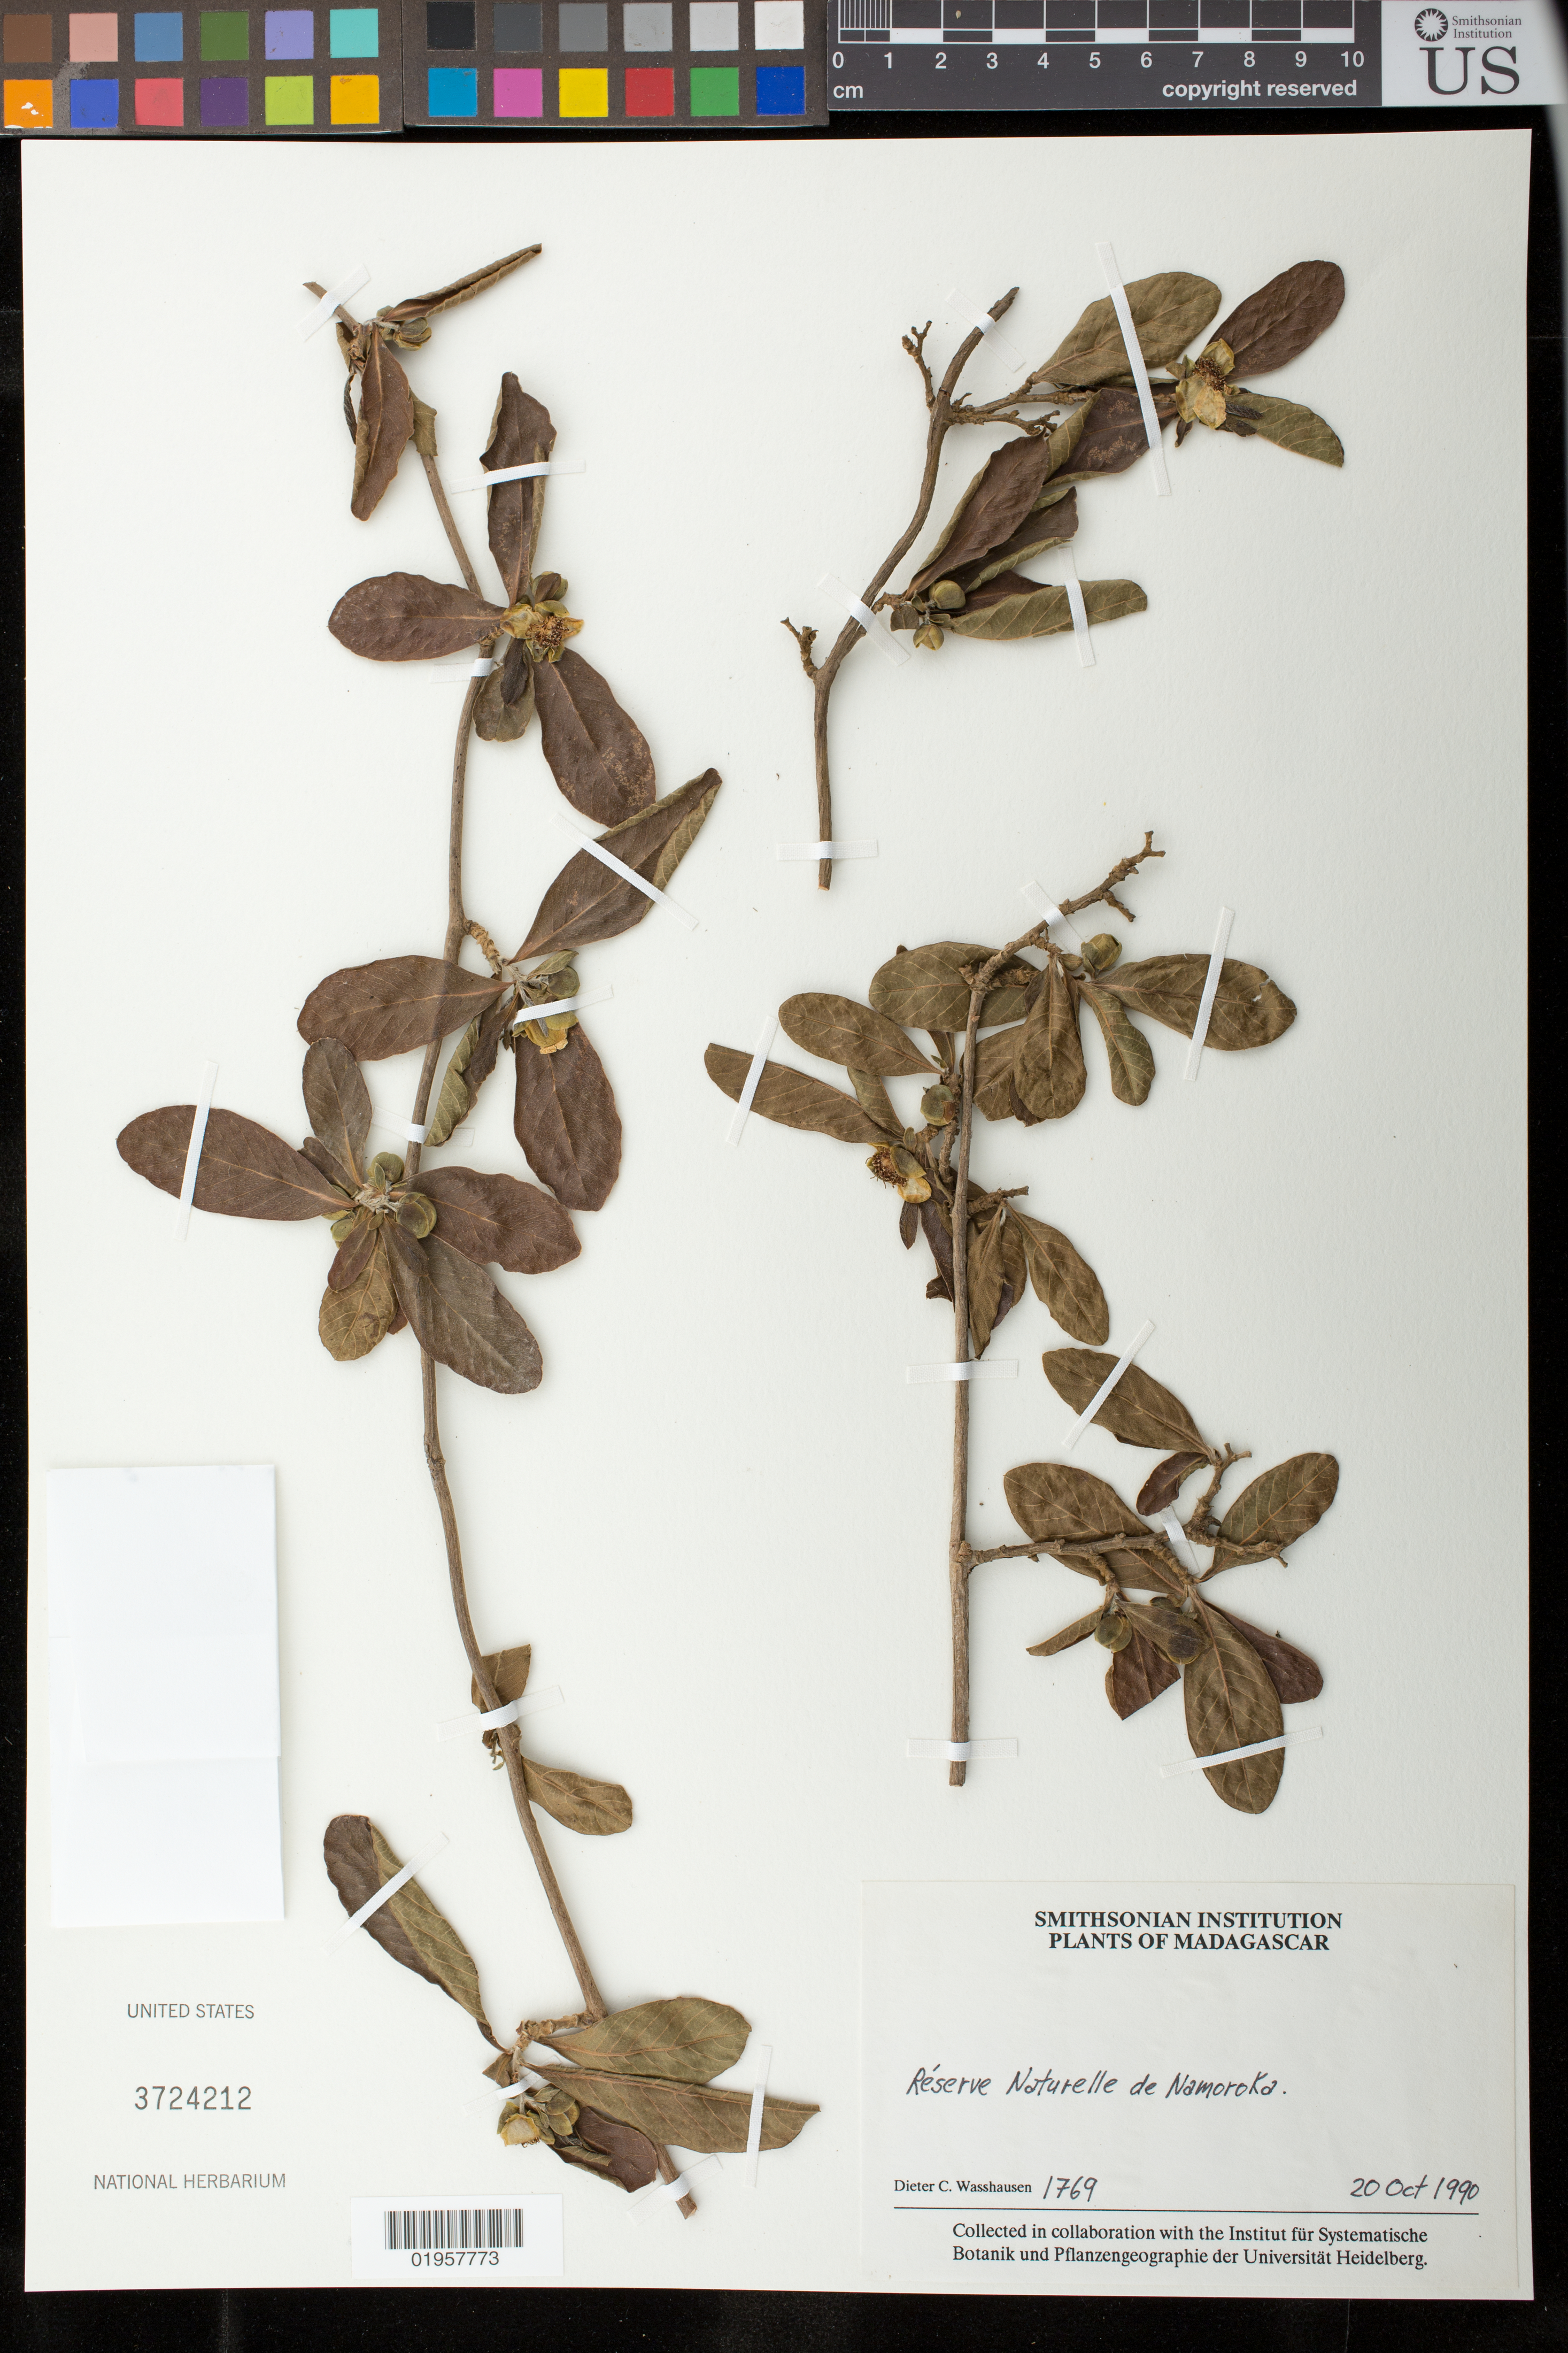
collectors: D. C. Wasshausen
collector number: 1769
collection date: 1990-10-20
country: Madagascar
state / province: Boeny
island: Madagascar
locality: Réserve Naturelle de Namoroka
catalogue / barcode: US 3724212